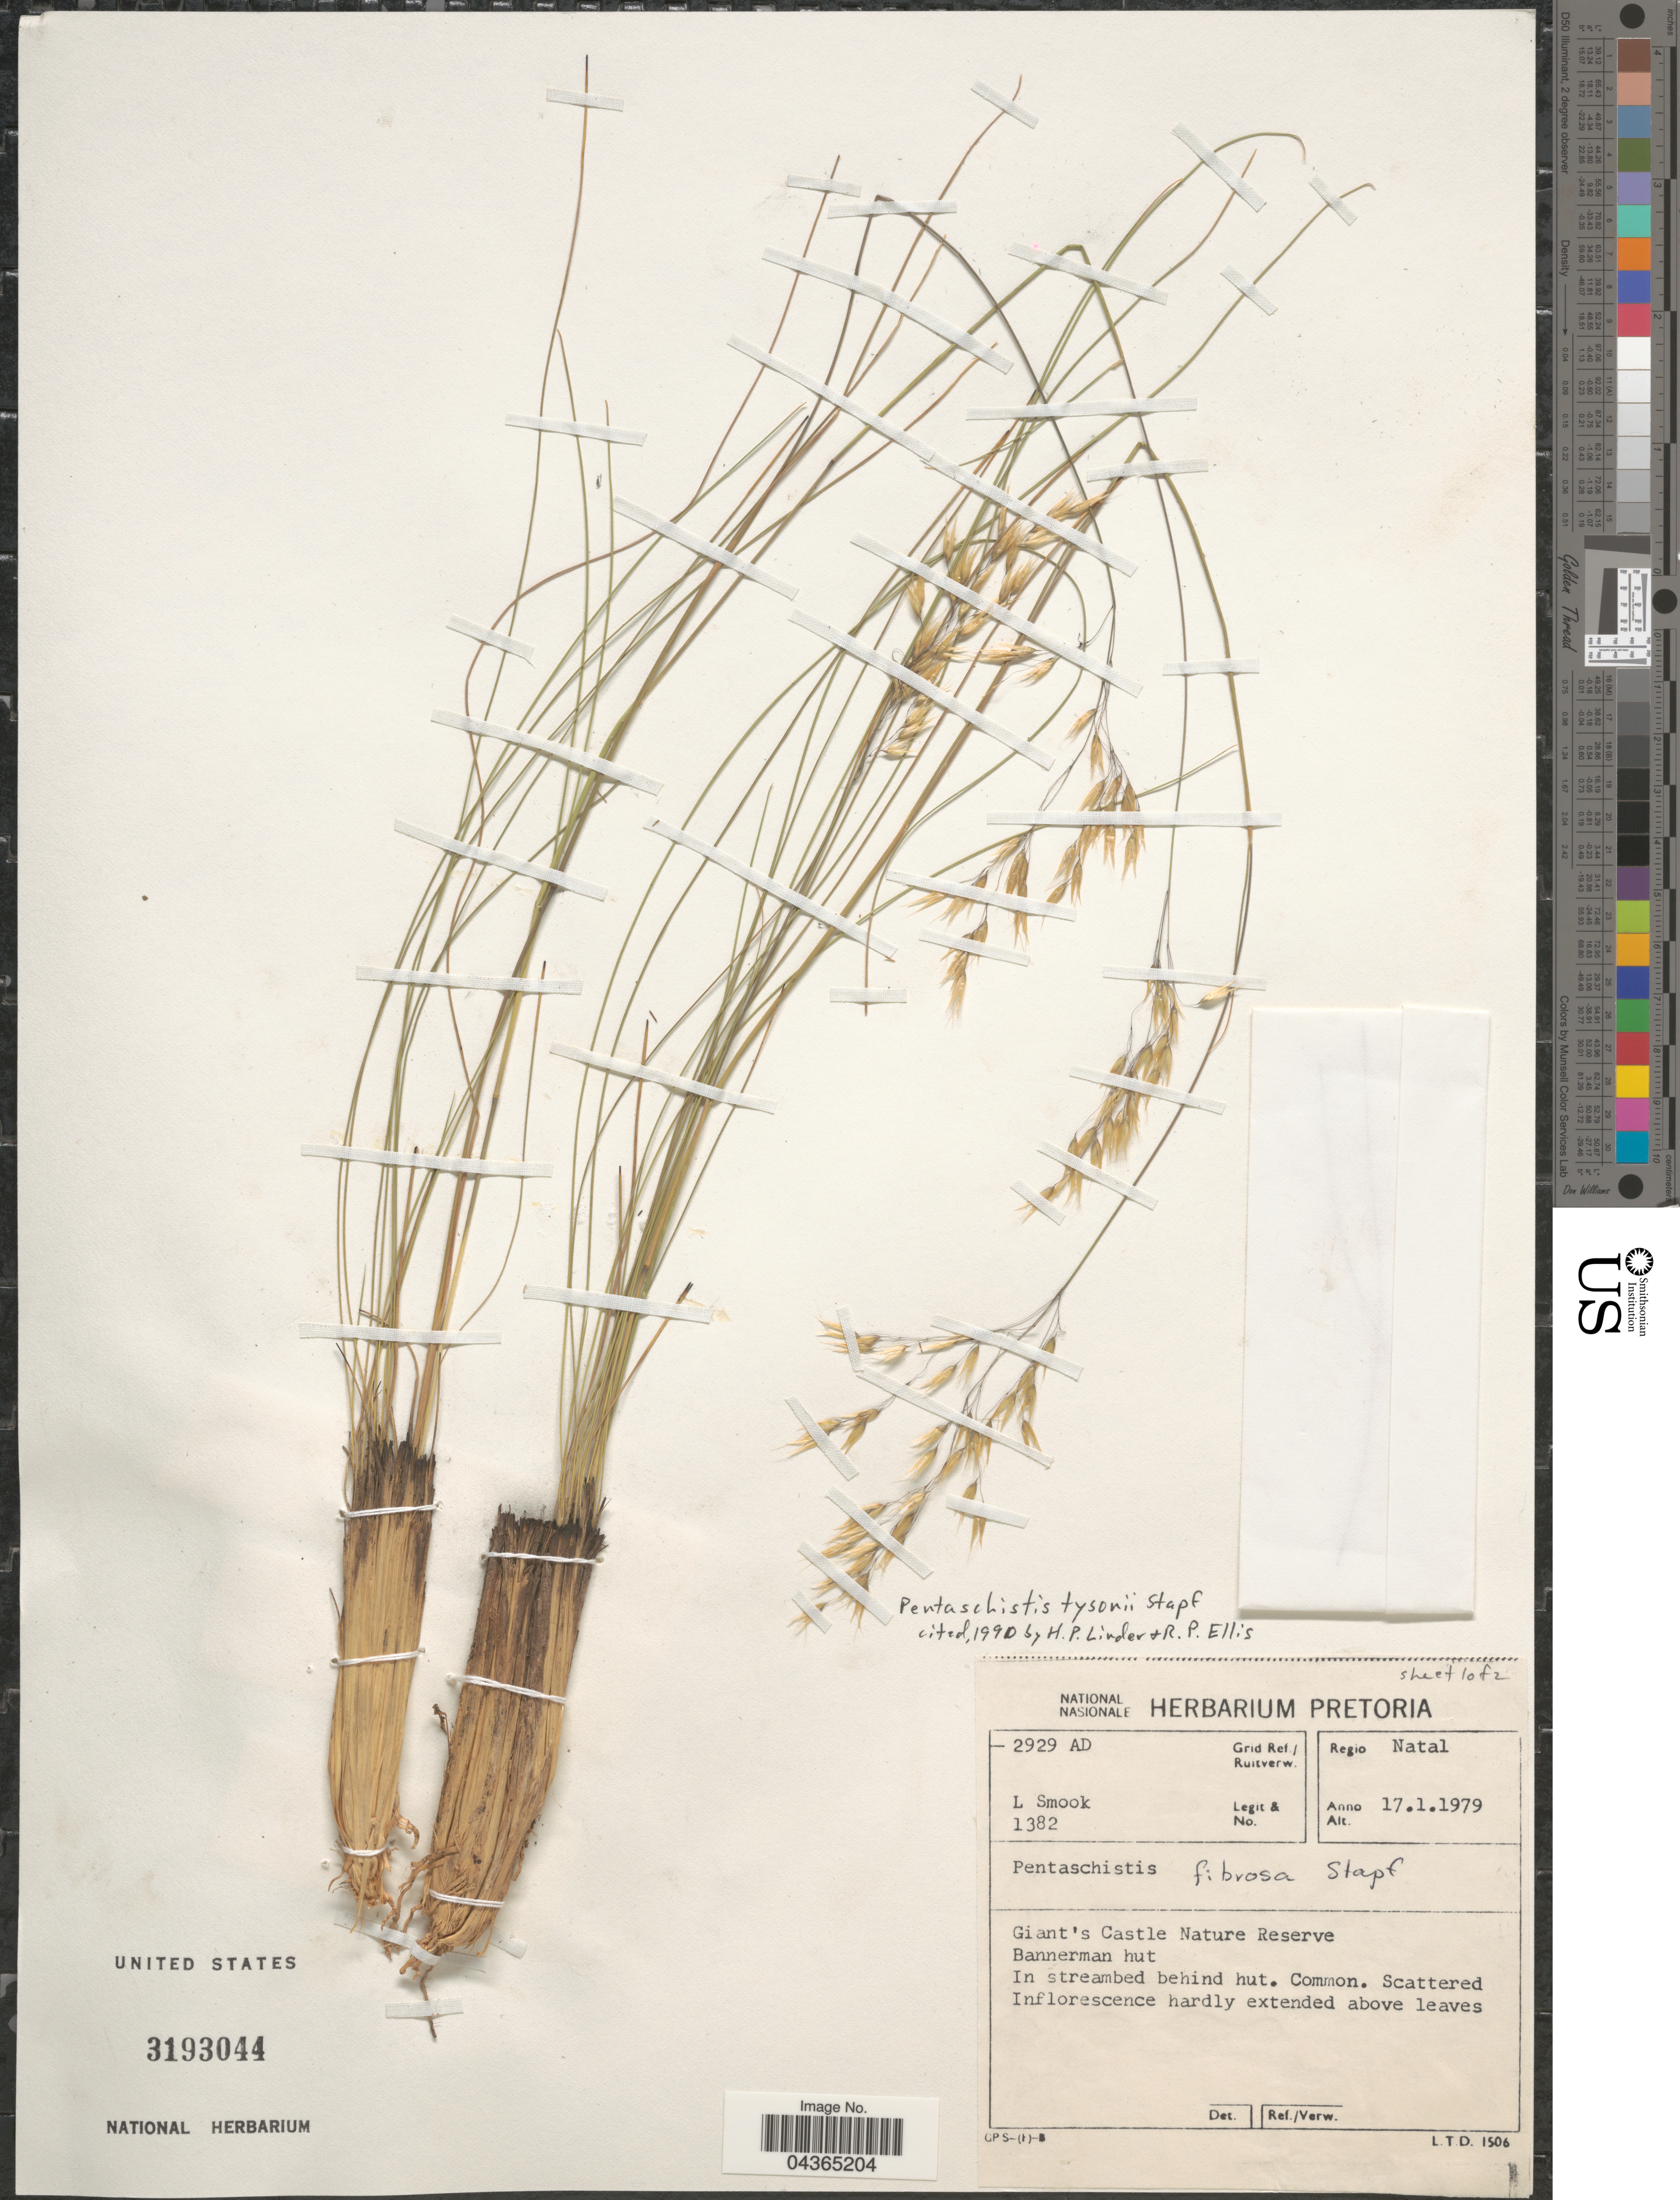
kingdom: Plantae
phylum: Tracheophyta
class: Liliopsida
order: Poales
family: Poaceae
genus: Pentameris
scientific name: Pentameris tysonii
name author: (Stapf) Galley & H.P. Linder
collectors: L. Smook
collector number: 1382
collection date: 1979-01-17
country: South Africa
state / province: KwaZulu-Natal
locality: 2929 AD Grid Ref./ Ruitverw. Regio Natal. Giant's Castle Nature Reserve. Bannermanhut.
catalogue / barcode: US 3193044